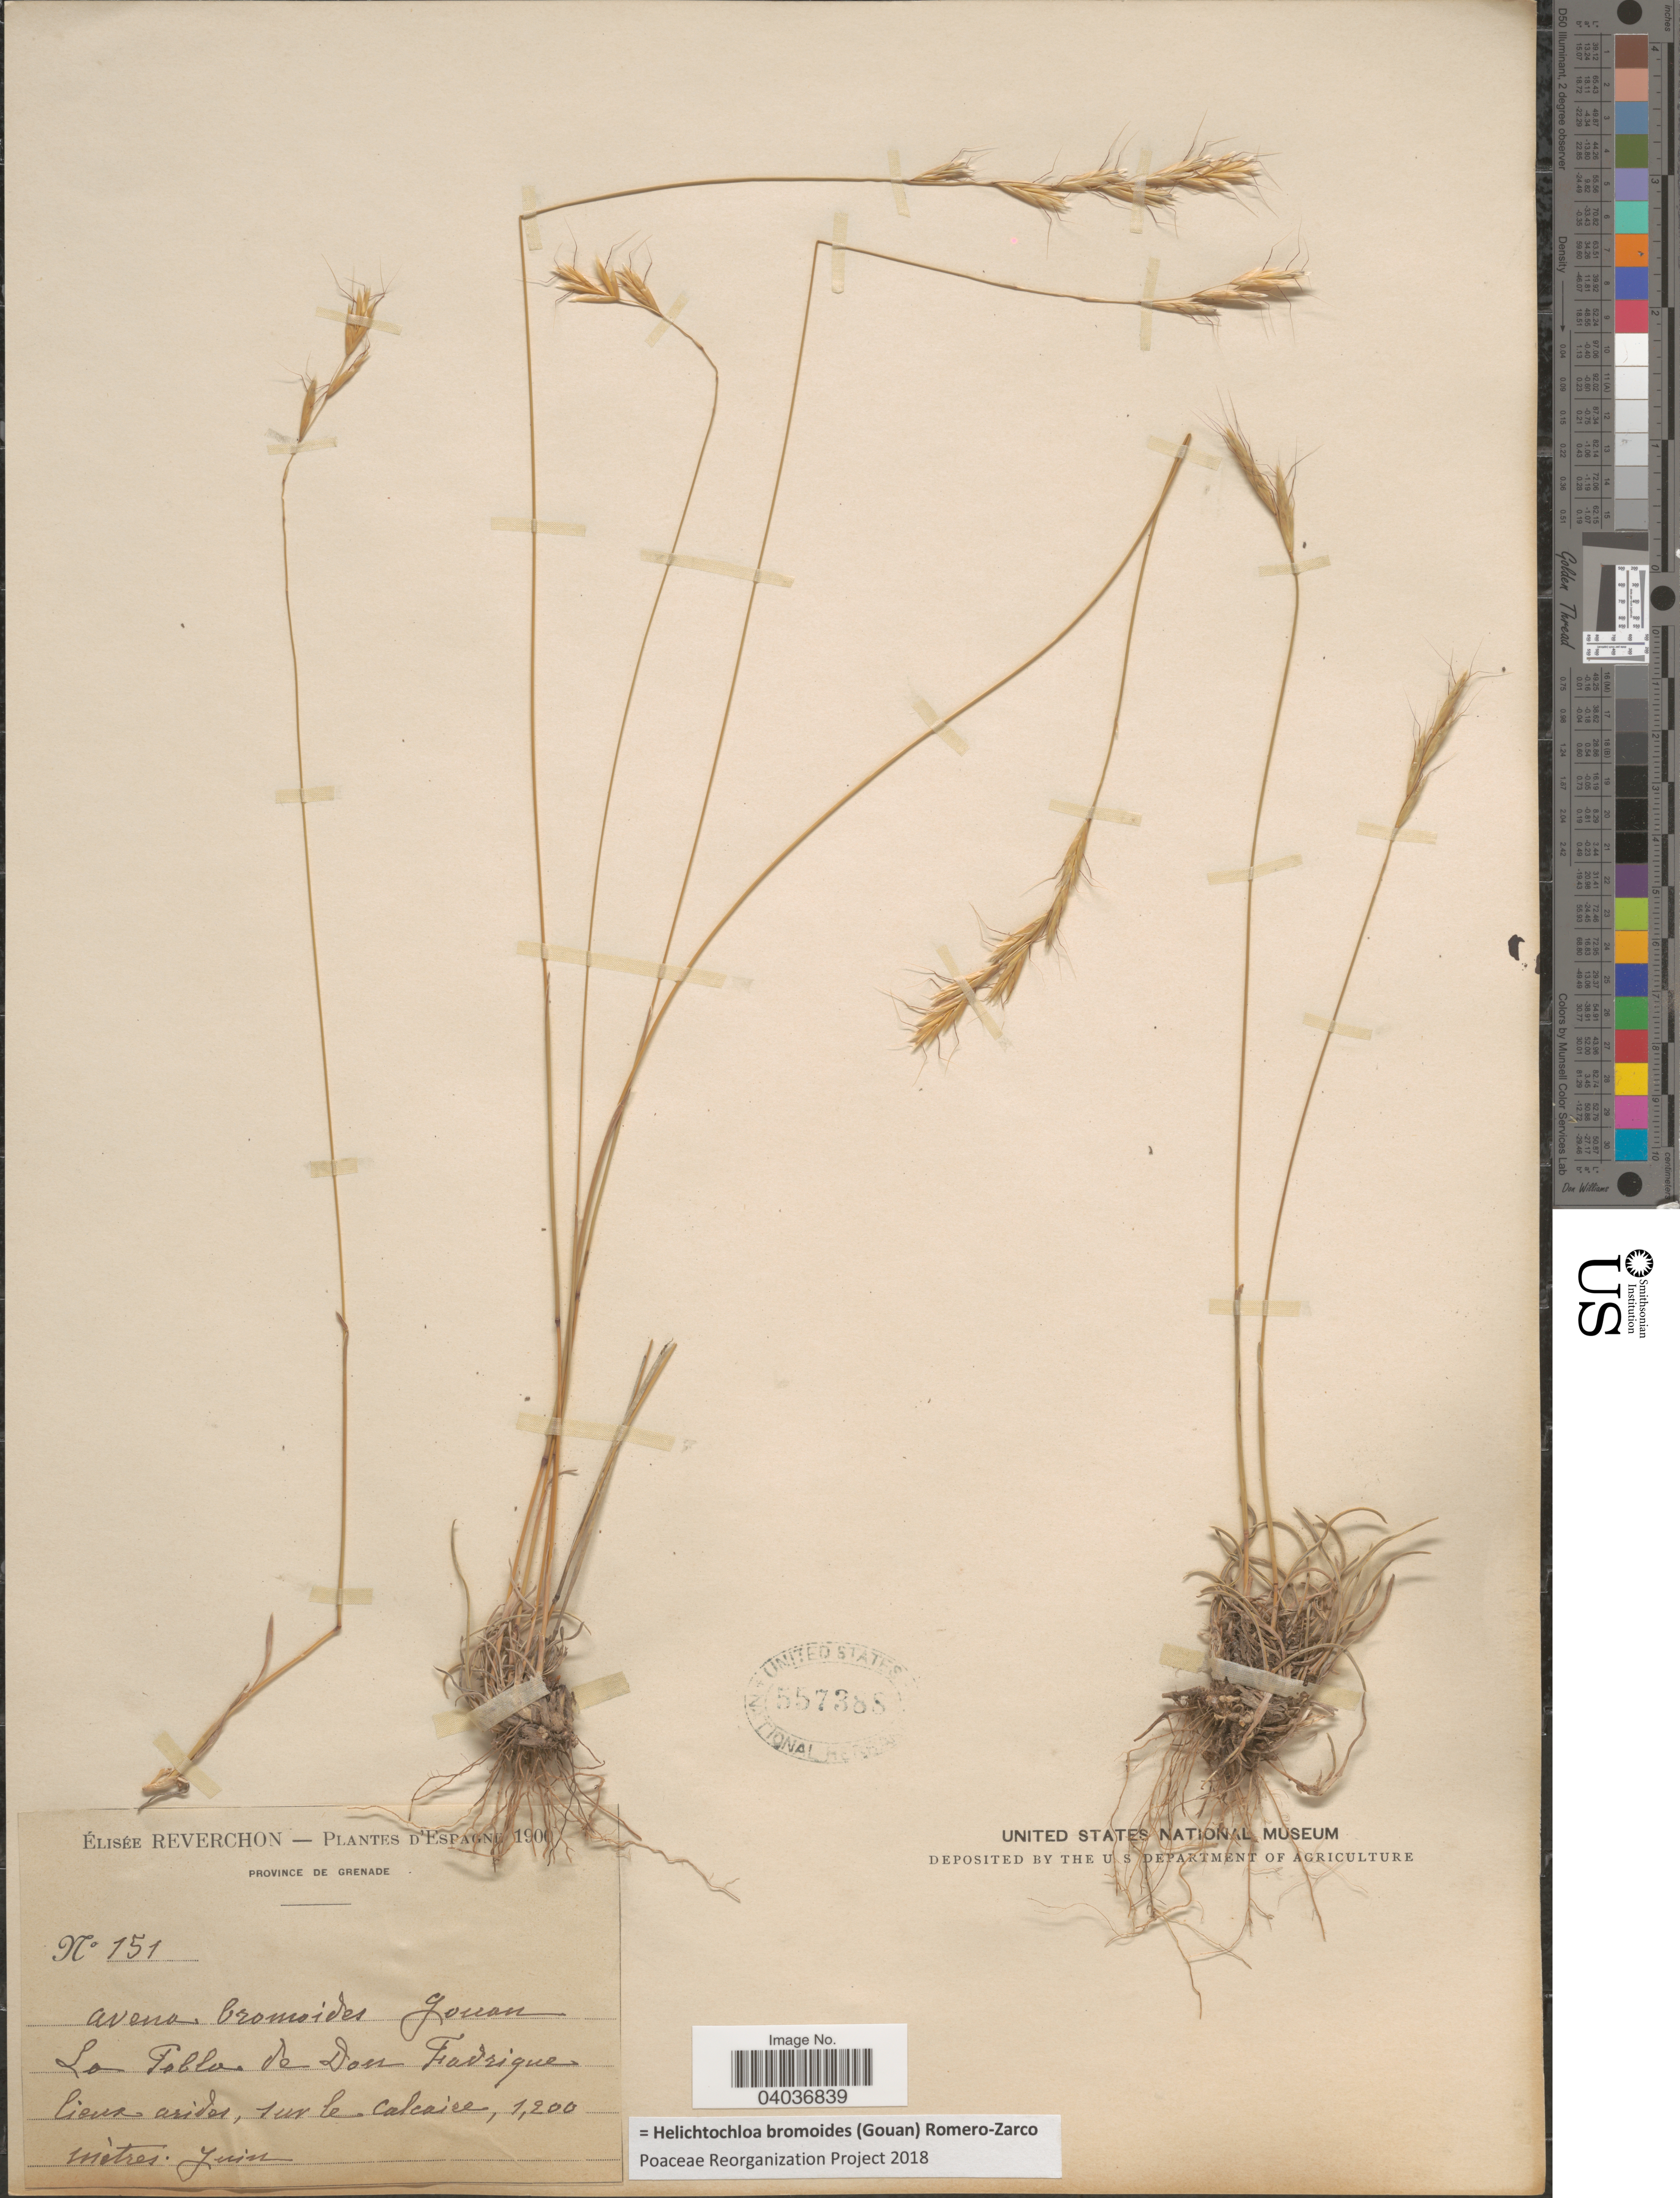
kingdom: Plantae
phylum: Tracheophyta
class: Liliopsida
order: Poales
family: Poaceae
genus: Helictochloa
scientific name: Helictochloa bromoides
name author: (Gouan) Romero-Zarco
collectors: E. Reverchon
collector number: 151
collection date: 1900-06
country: Spain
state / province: Andalucia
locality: Province de Grenade. Puebla de Don Fadrique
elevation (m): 1200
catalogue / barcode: US 557388